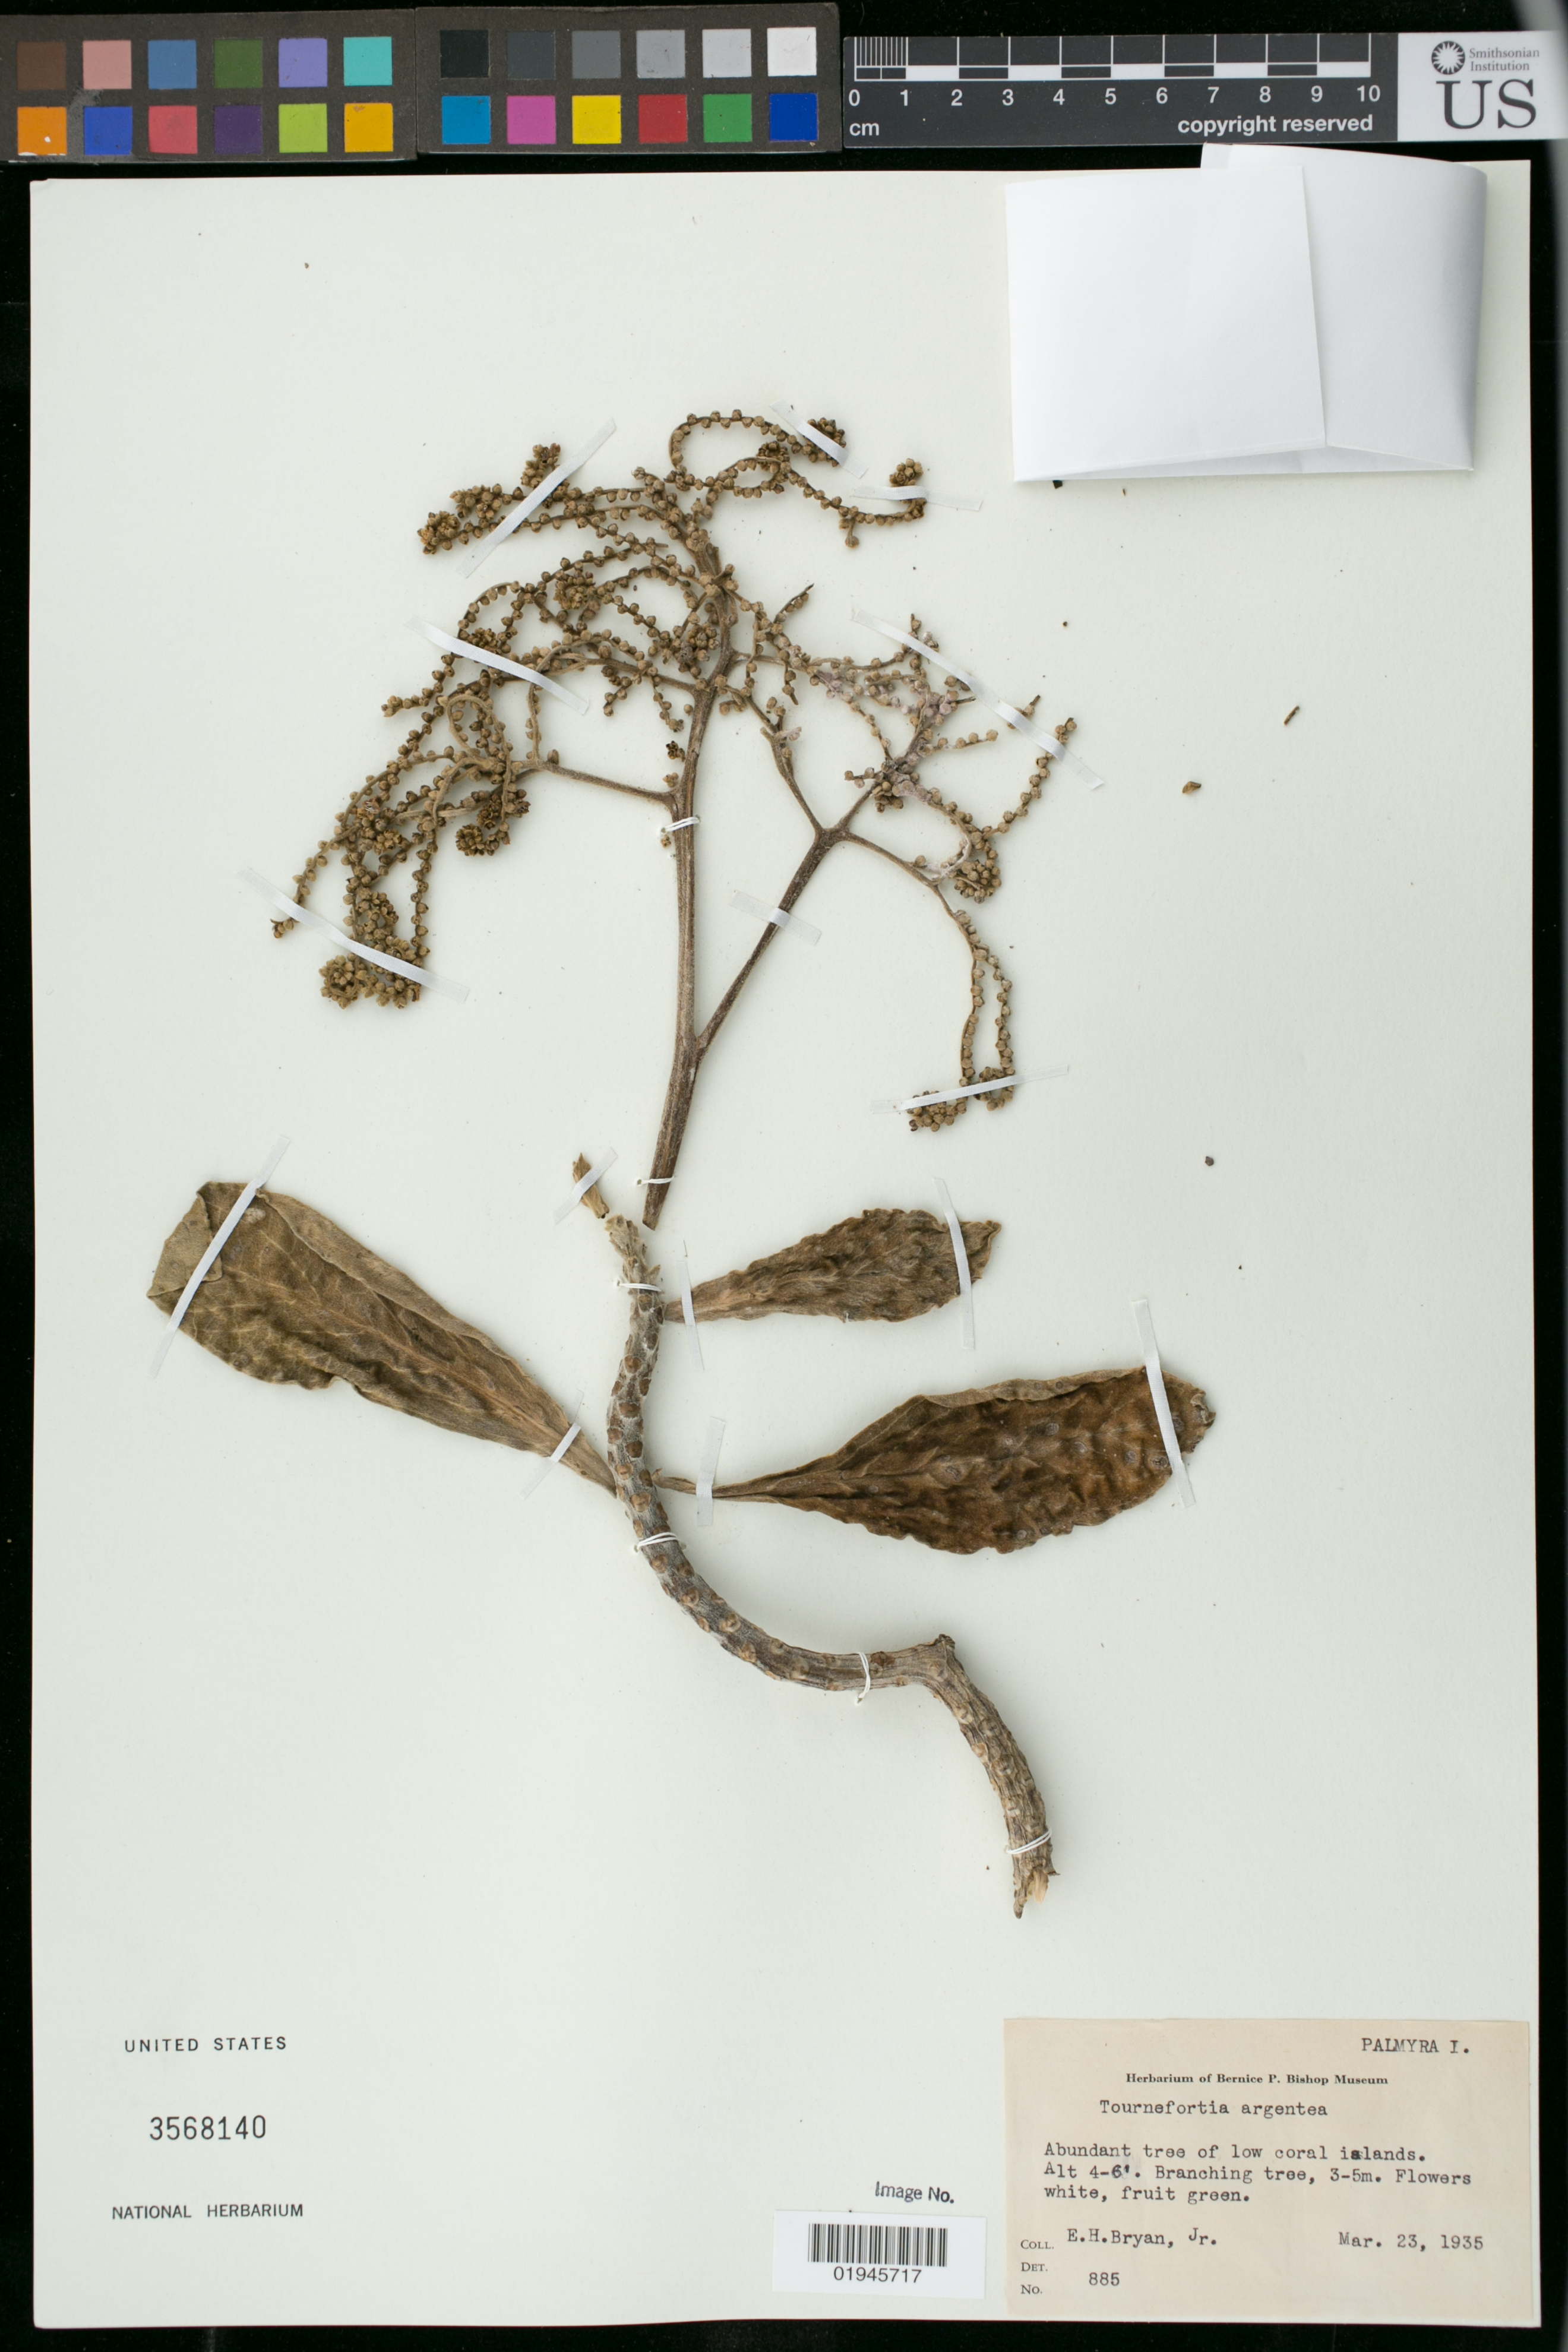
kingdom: Plantae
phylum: Tracheophyta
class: Magnoliopsida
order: Boraginales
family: Heliotropiaceae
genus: Heliotropium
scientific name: Heliotropium arboreum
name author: (Blanco) Mabberley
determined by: Wagner, W. L., (BOT), Smithsonian Institution - National Museum of Natural History (UNITED STATES)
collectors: E. Bryan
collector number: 885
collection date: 1935-03-23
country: U.S. Administered Pacific Islands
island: Palmyra Atoll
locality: Abundant tree of low coral islands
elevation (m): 1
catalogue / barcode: US 3568140